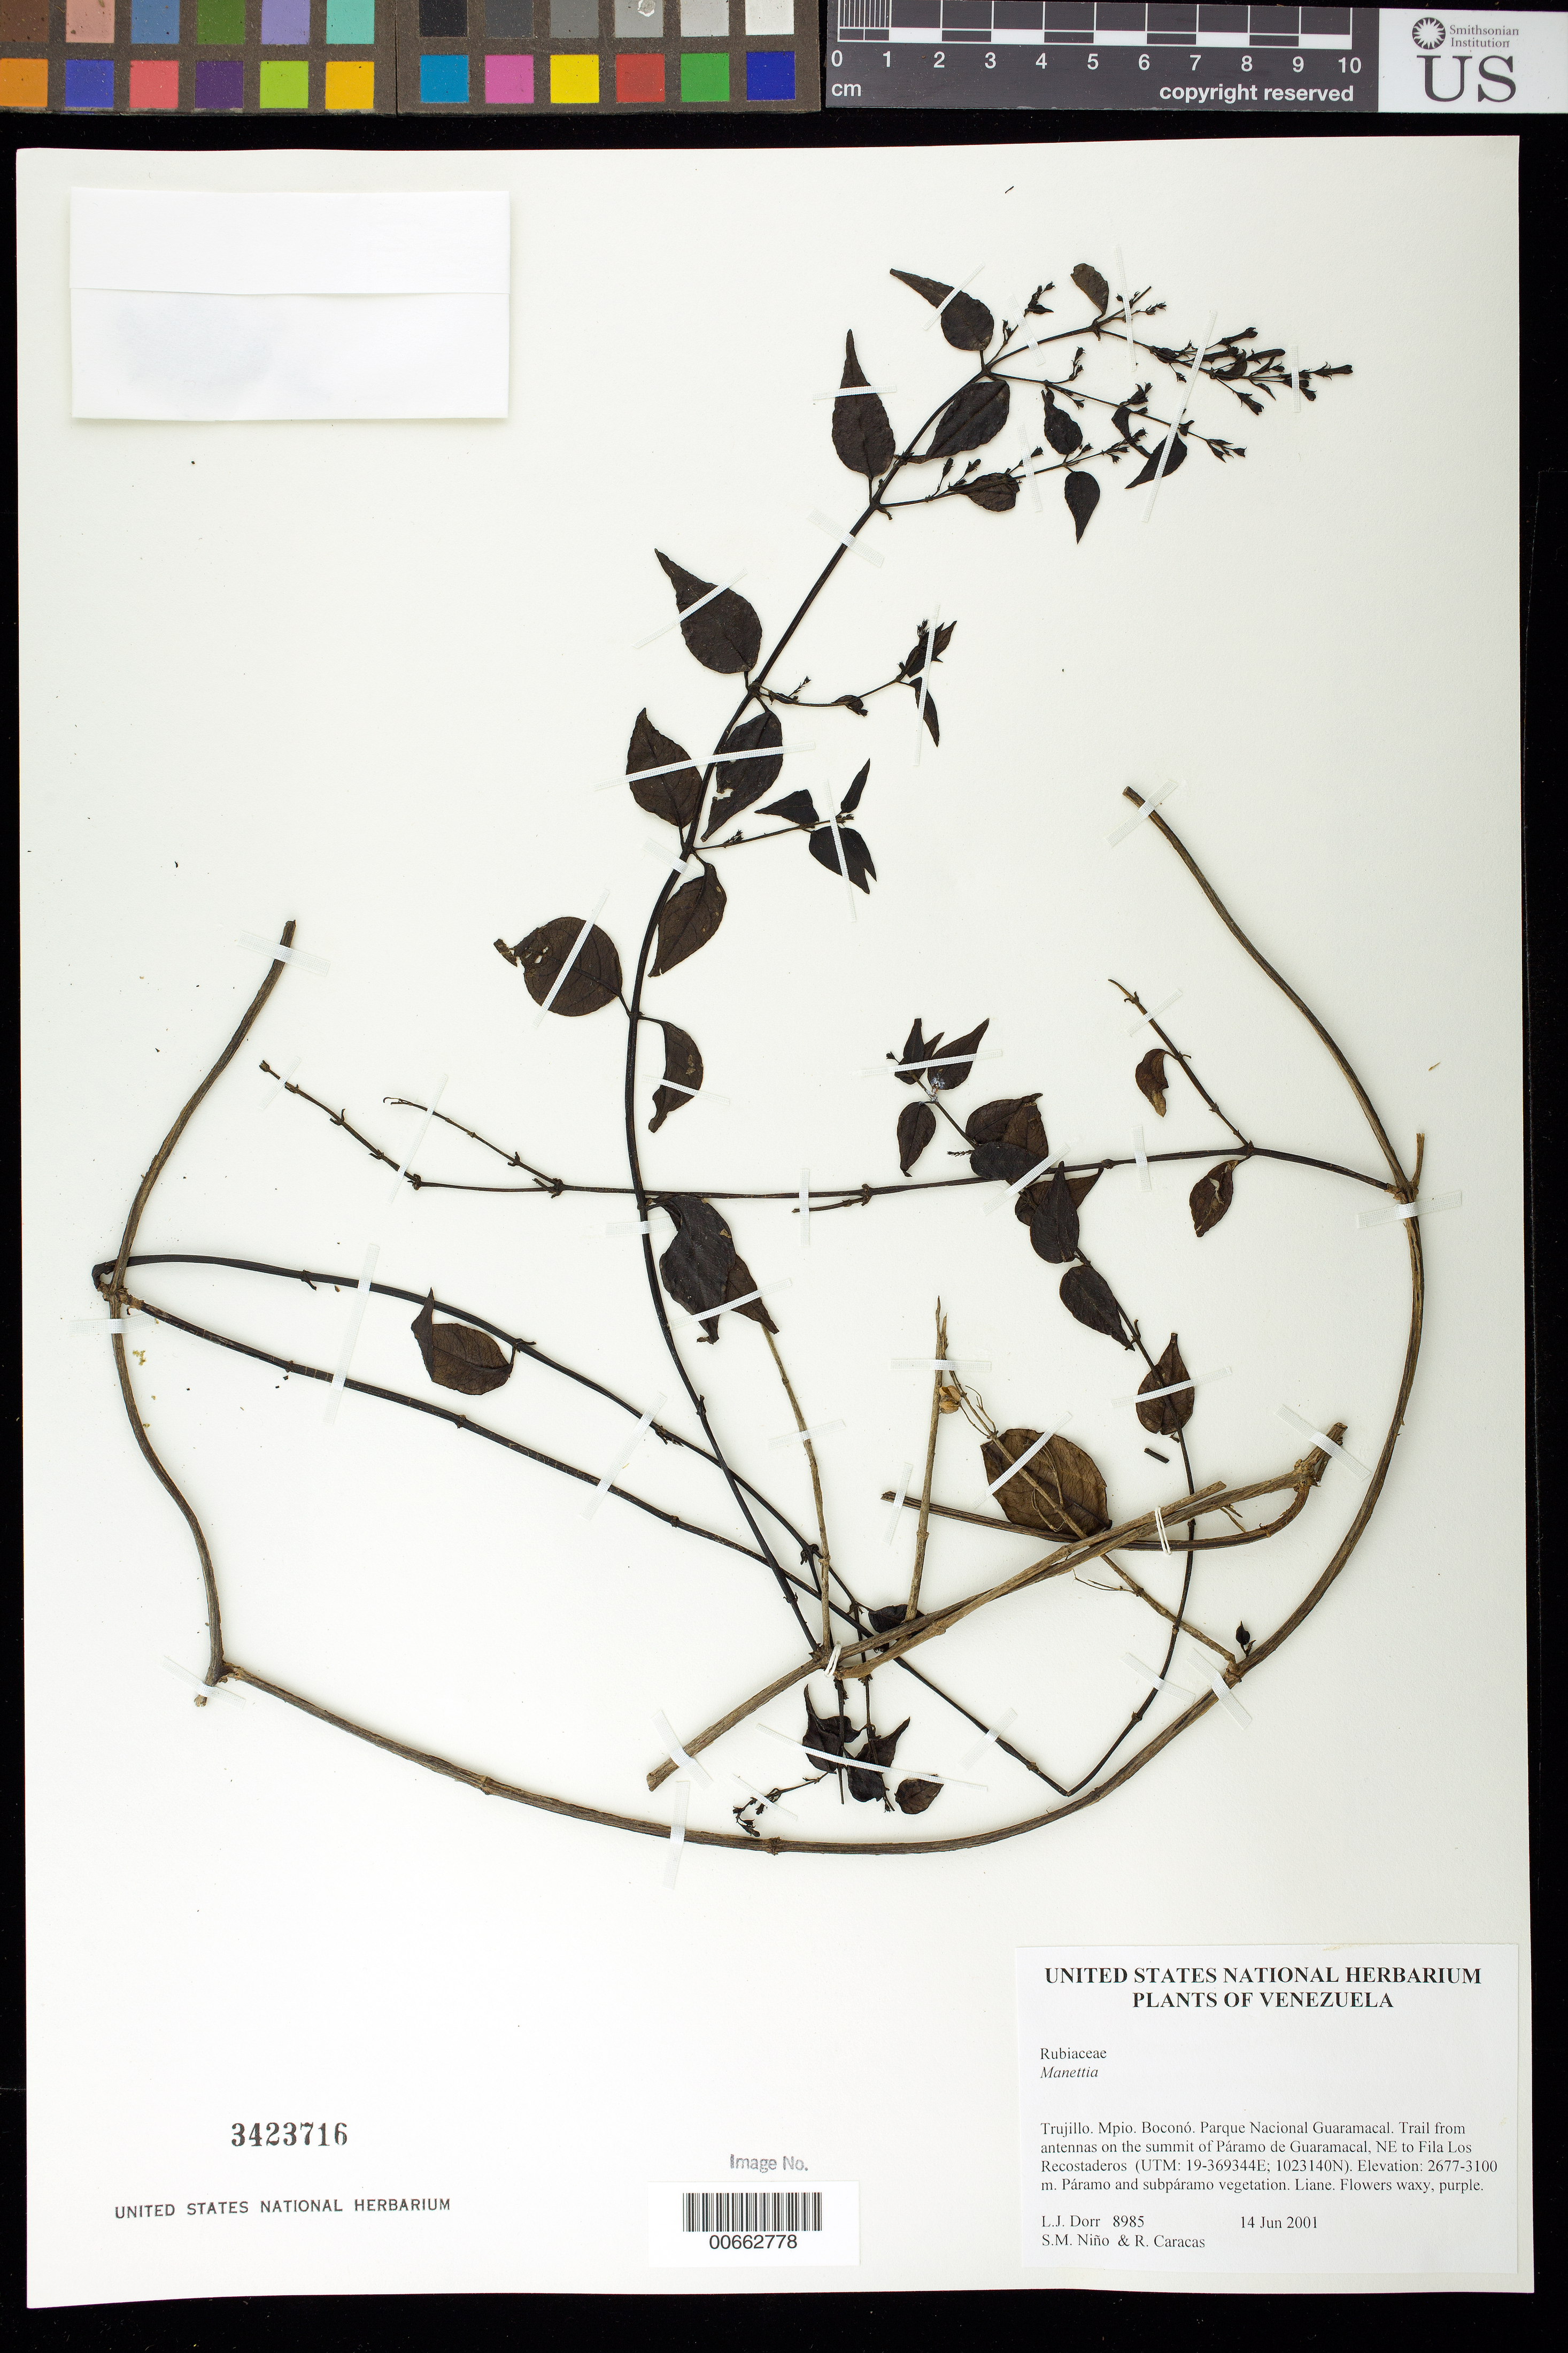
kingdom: Plantae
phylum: Tracheophyta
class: Magnoliopsida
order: Gentianales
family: Rubiaceae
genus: Manettia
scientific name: Manettia sp.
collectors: L. J. Dorr, S. M. Niño & R. Caracas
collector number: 8985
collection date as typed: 14 Jun 2001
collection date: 2001-06-14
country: Venezuela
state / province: Trujillo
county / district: Boconó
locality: Parque Nacional Guaramacal. Trail from antennas on the summit of Páramo de Guaramacal, NE to Fila Los Recostaderos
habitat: Páramo and subpáramo vegetation.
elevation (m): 2677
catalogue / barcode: US 3423716